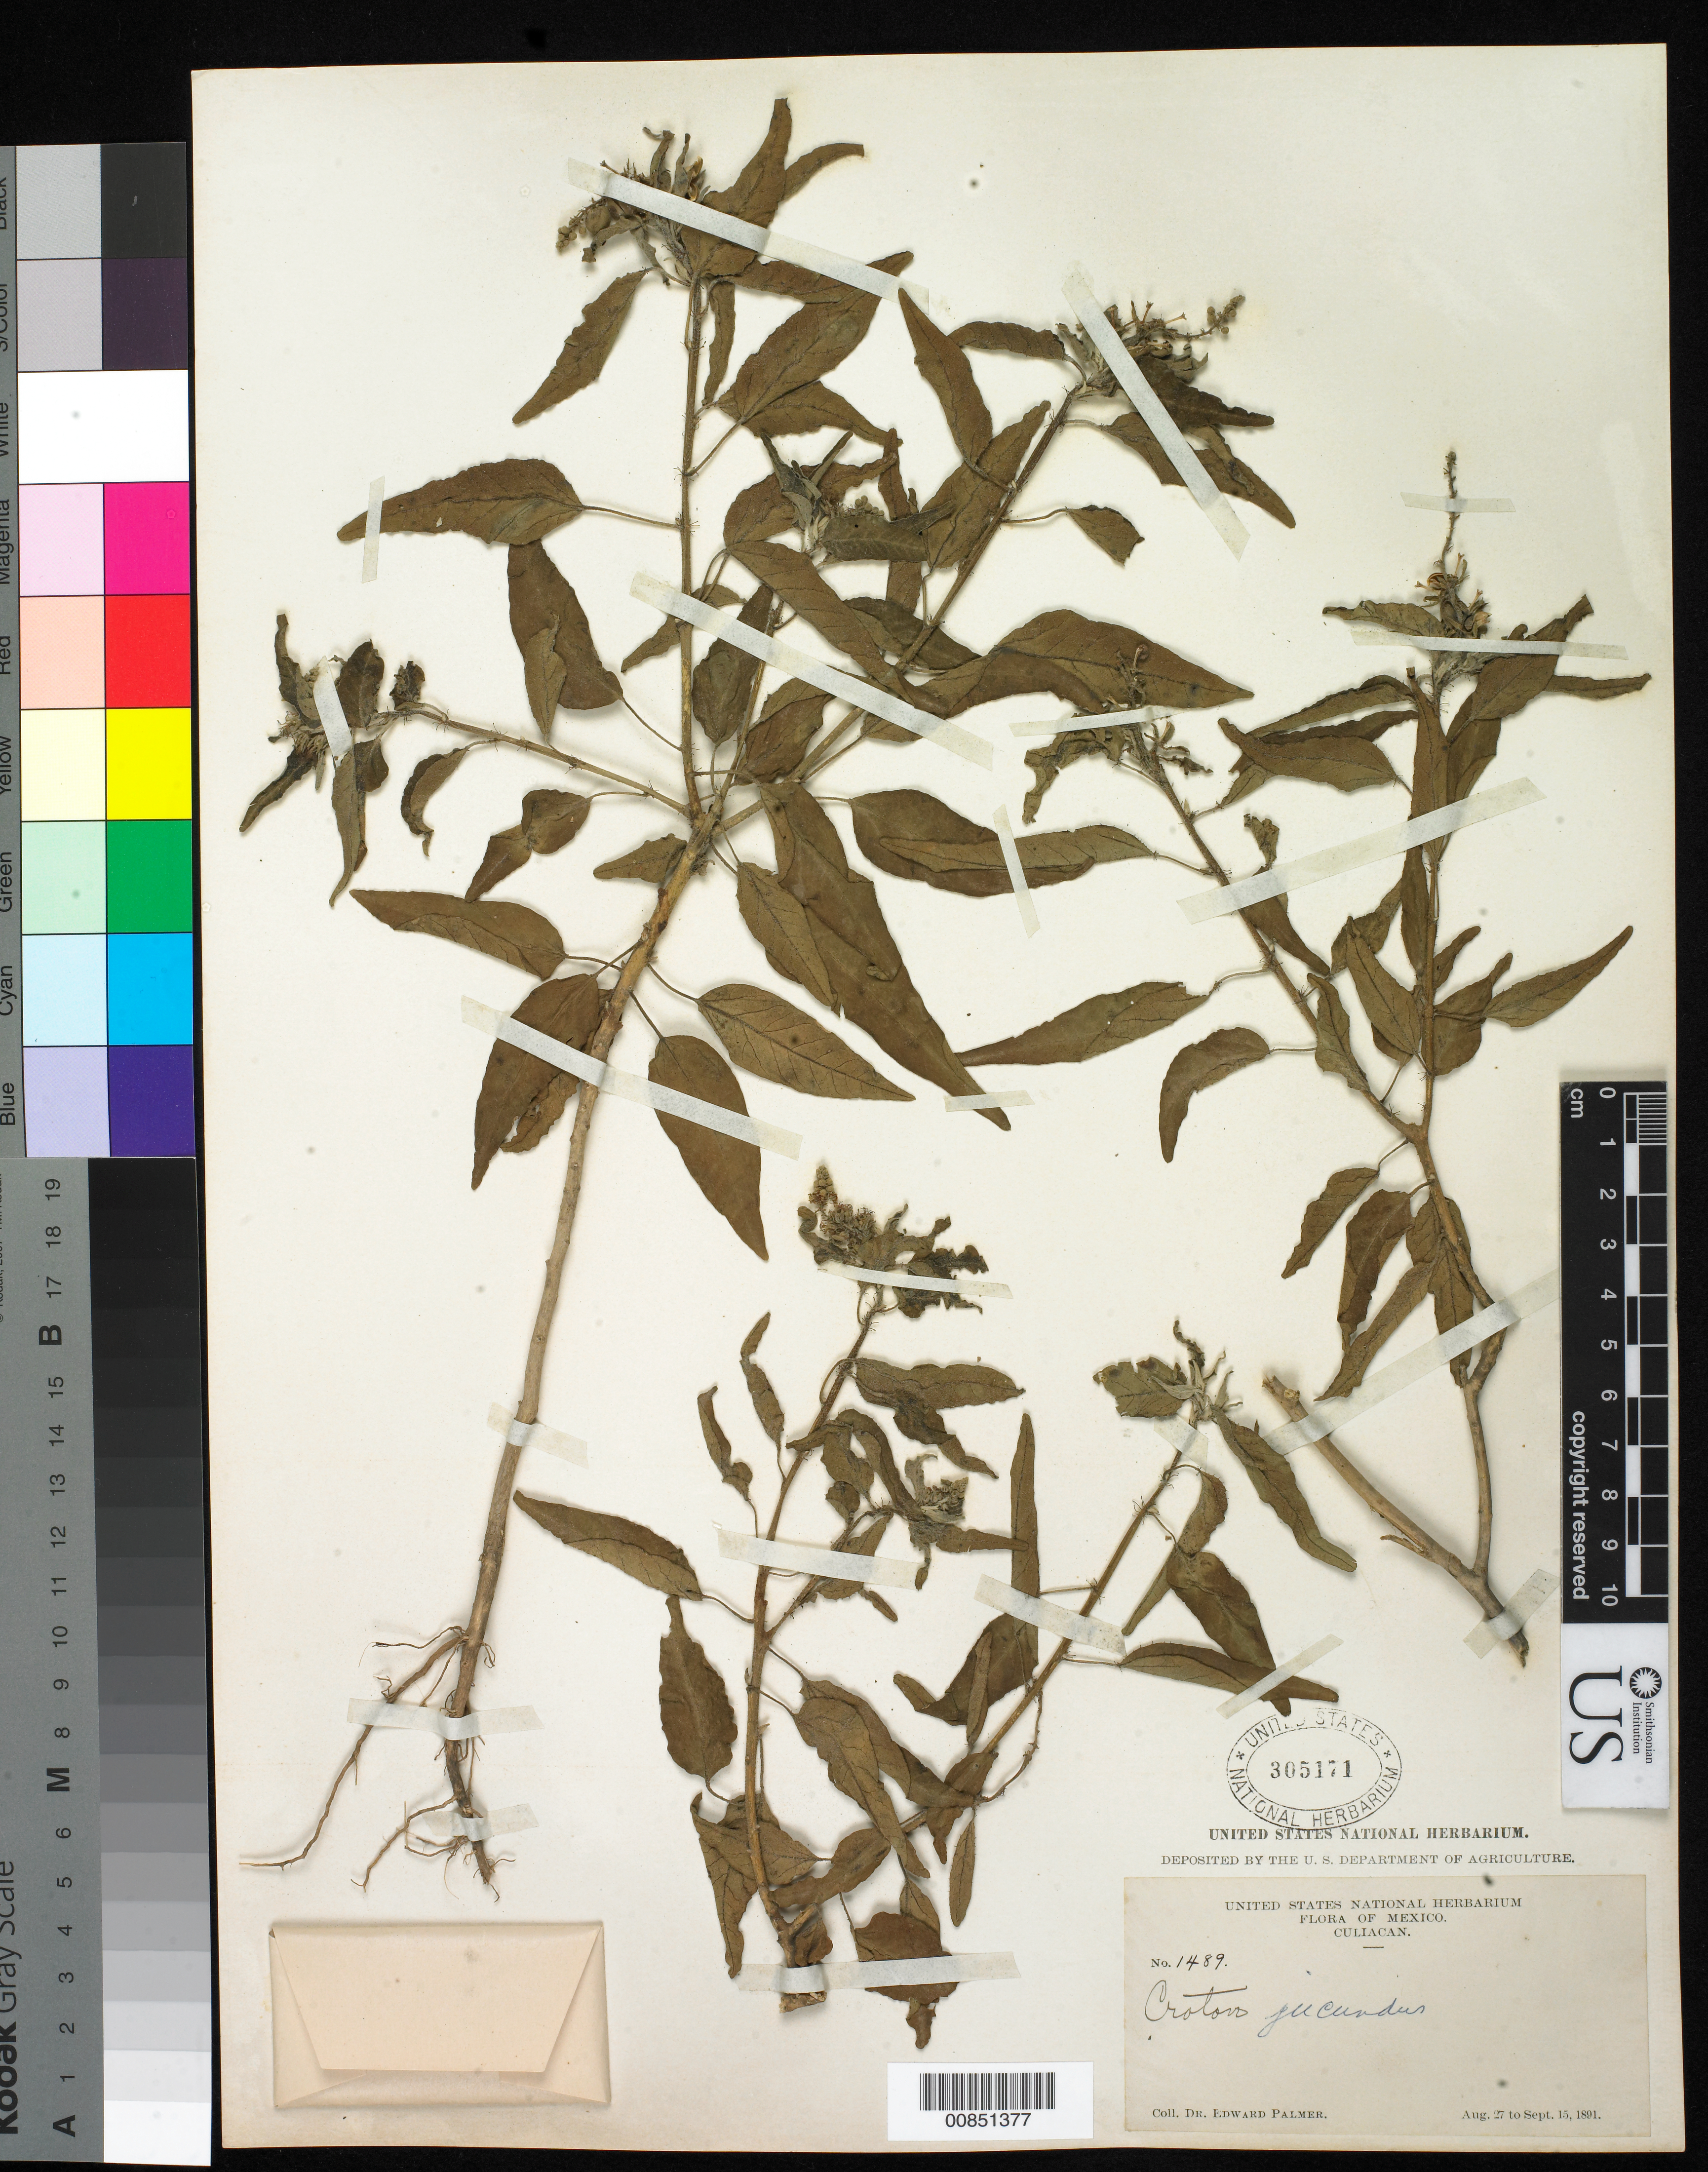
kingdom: Plantae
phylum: Tracheophyta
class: Magnoliopsida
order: Malpighiales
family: Euphorbiaceae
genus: Croton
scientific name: Croton jucundus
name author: Brandegee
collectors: E. Palmer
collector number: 1489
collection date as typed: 27 Aug 1891 to 15 Sep 1891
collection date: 1891-08-27/1891-09-15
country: Mexico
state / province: Sinaloa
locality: Culiacan, Sinaloa.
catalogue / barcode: US 305171